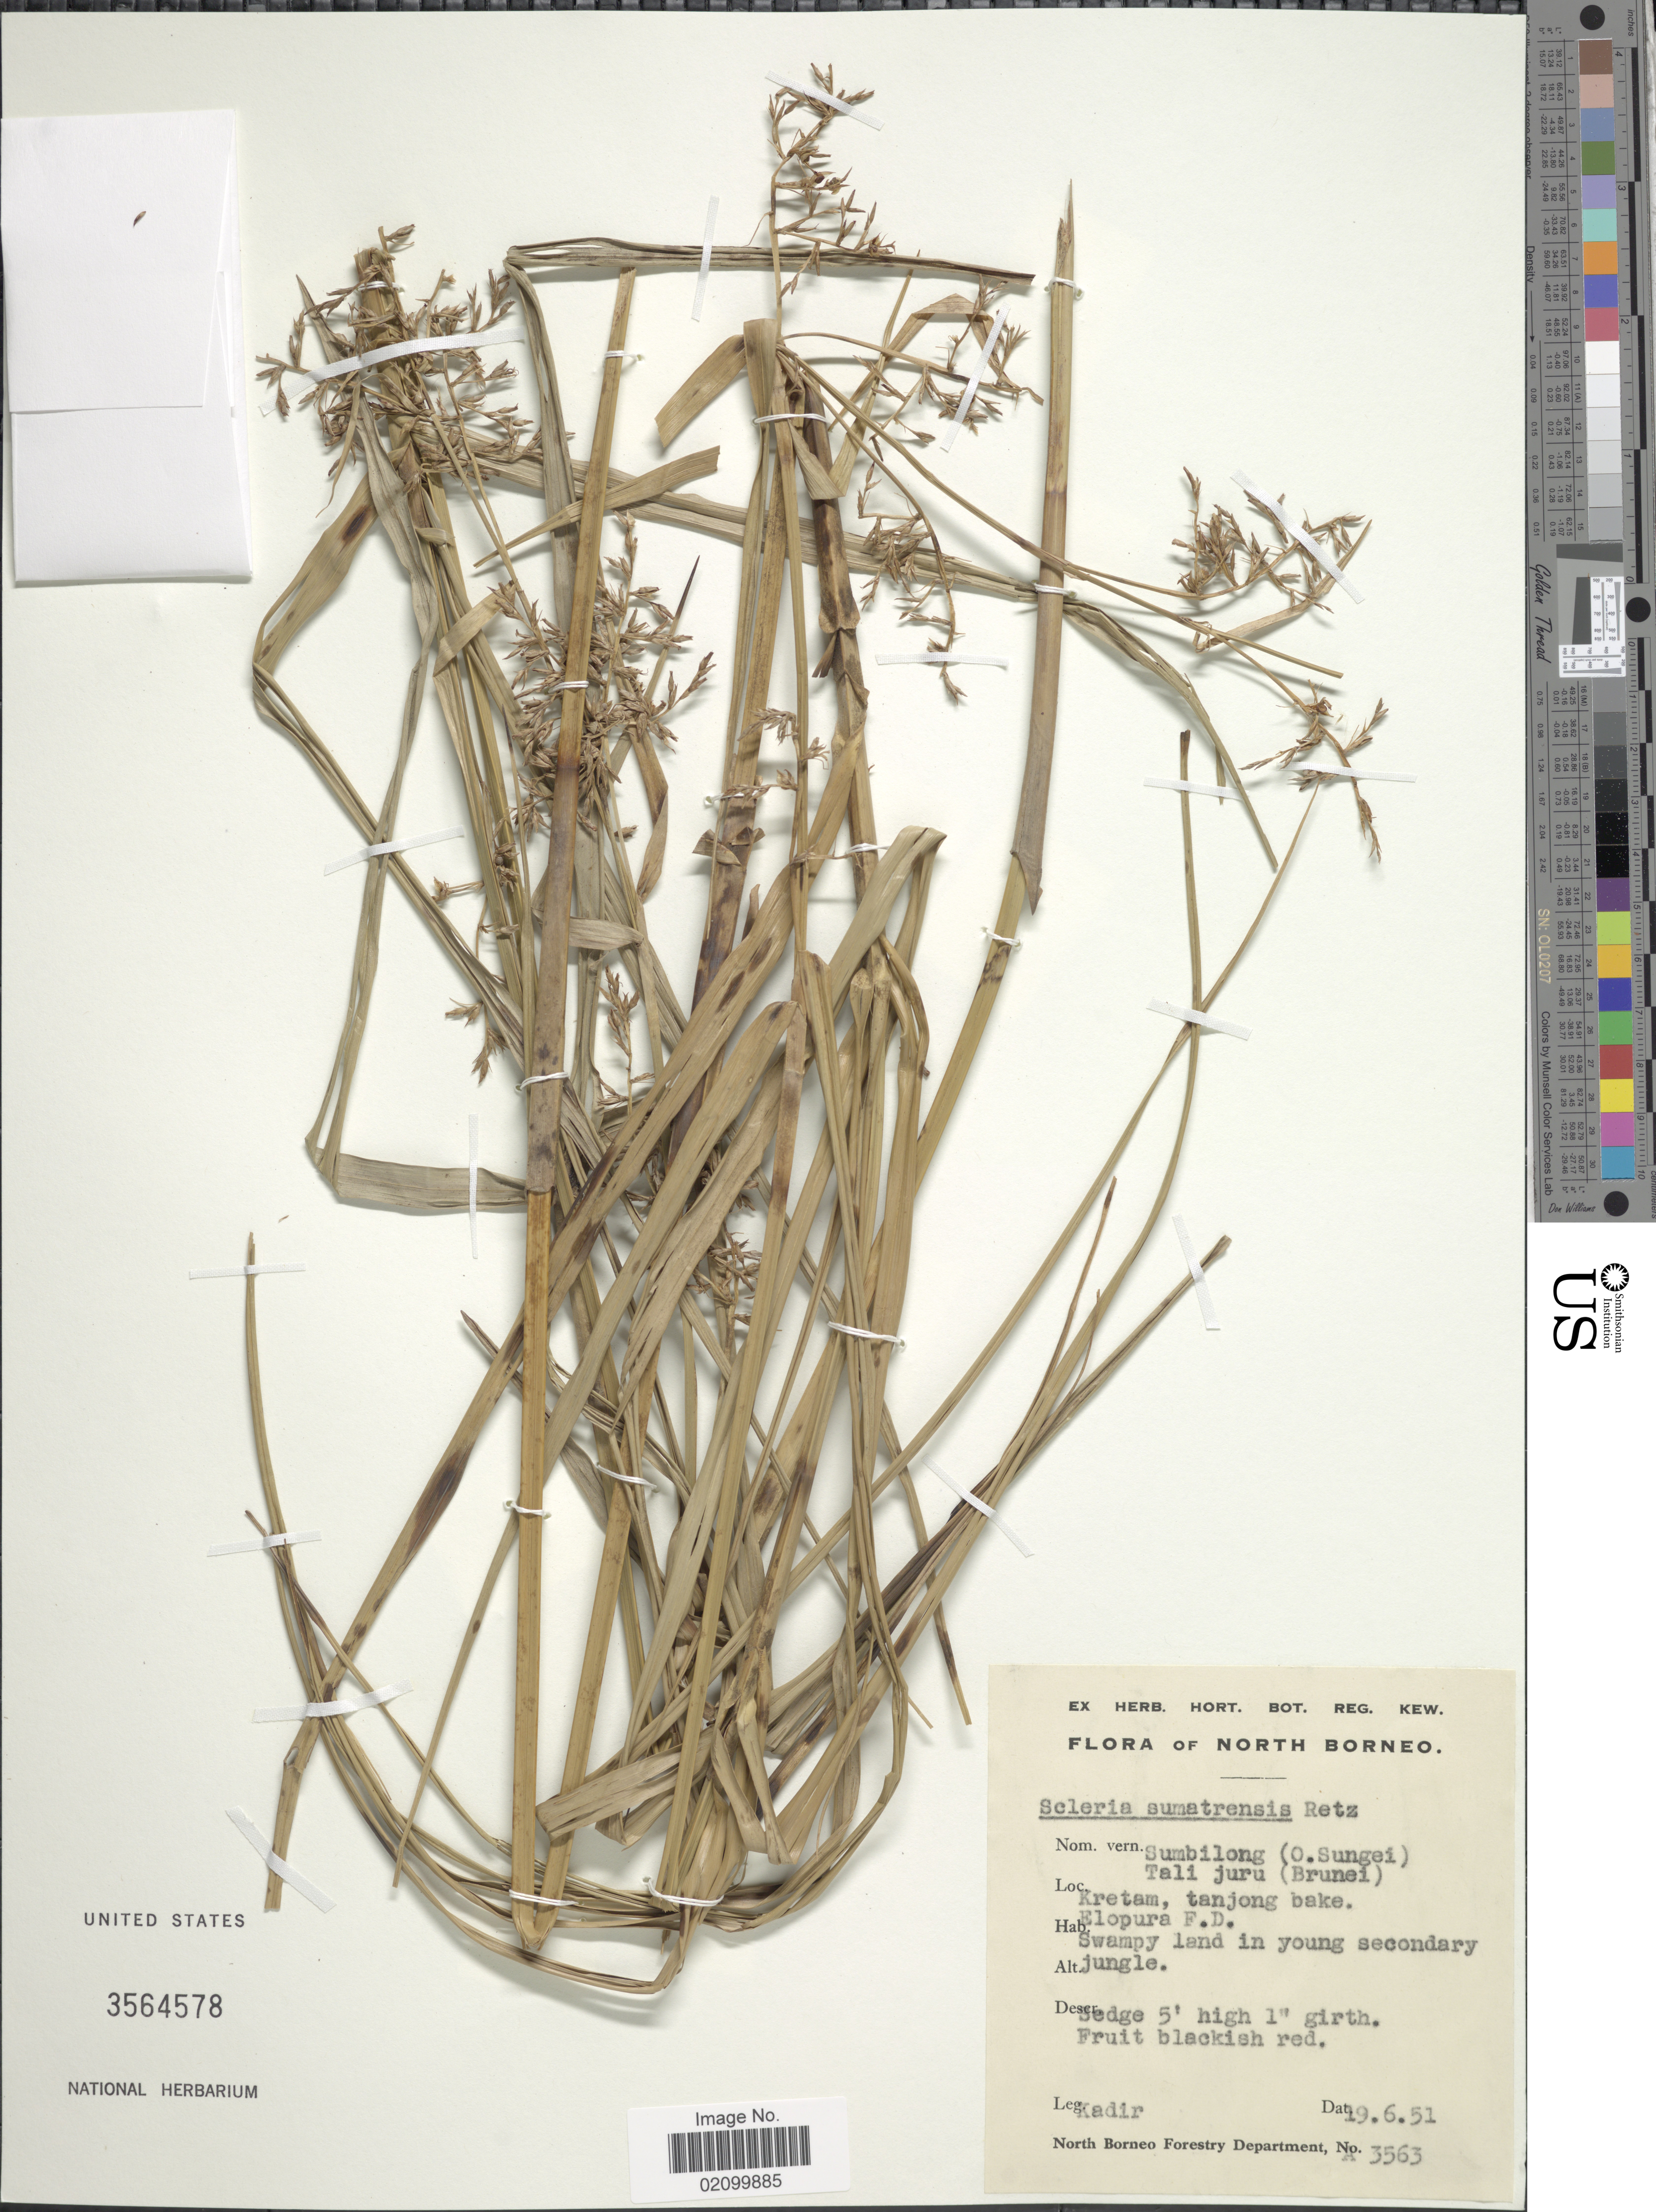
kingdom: Plantae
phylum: Tracheophyta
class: Liliopsida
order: Poales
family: Cyperaceae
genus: Scleria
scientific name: Scleria sumatrensis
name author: Retz.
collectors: -. Kadir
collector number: A.3363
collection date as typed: Transcribed d/m/y: 19/6/51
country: Malaysia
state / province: Sabah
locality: North Borneo. Kretam, tanjong bake. Elopura F. D.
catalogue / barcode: US 3564578